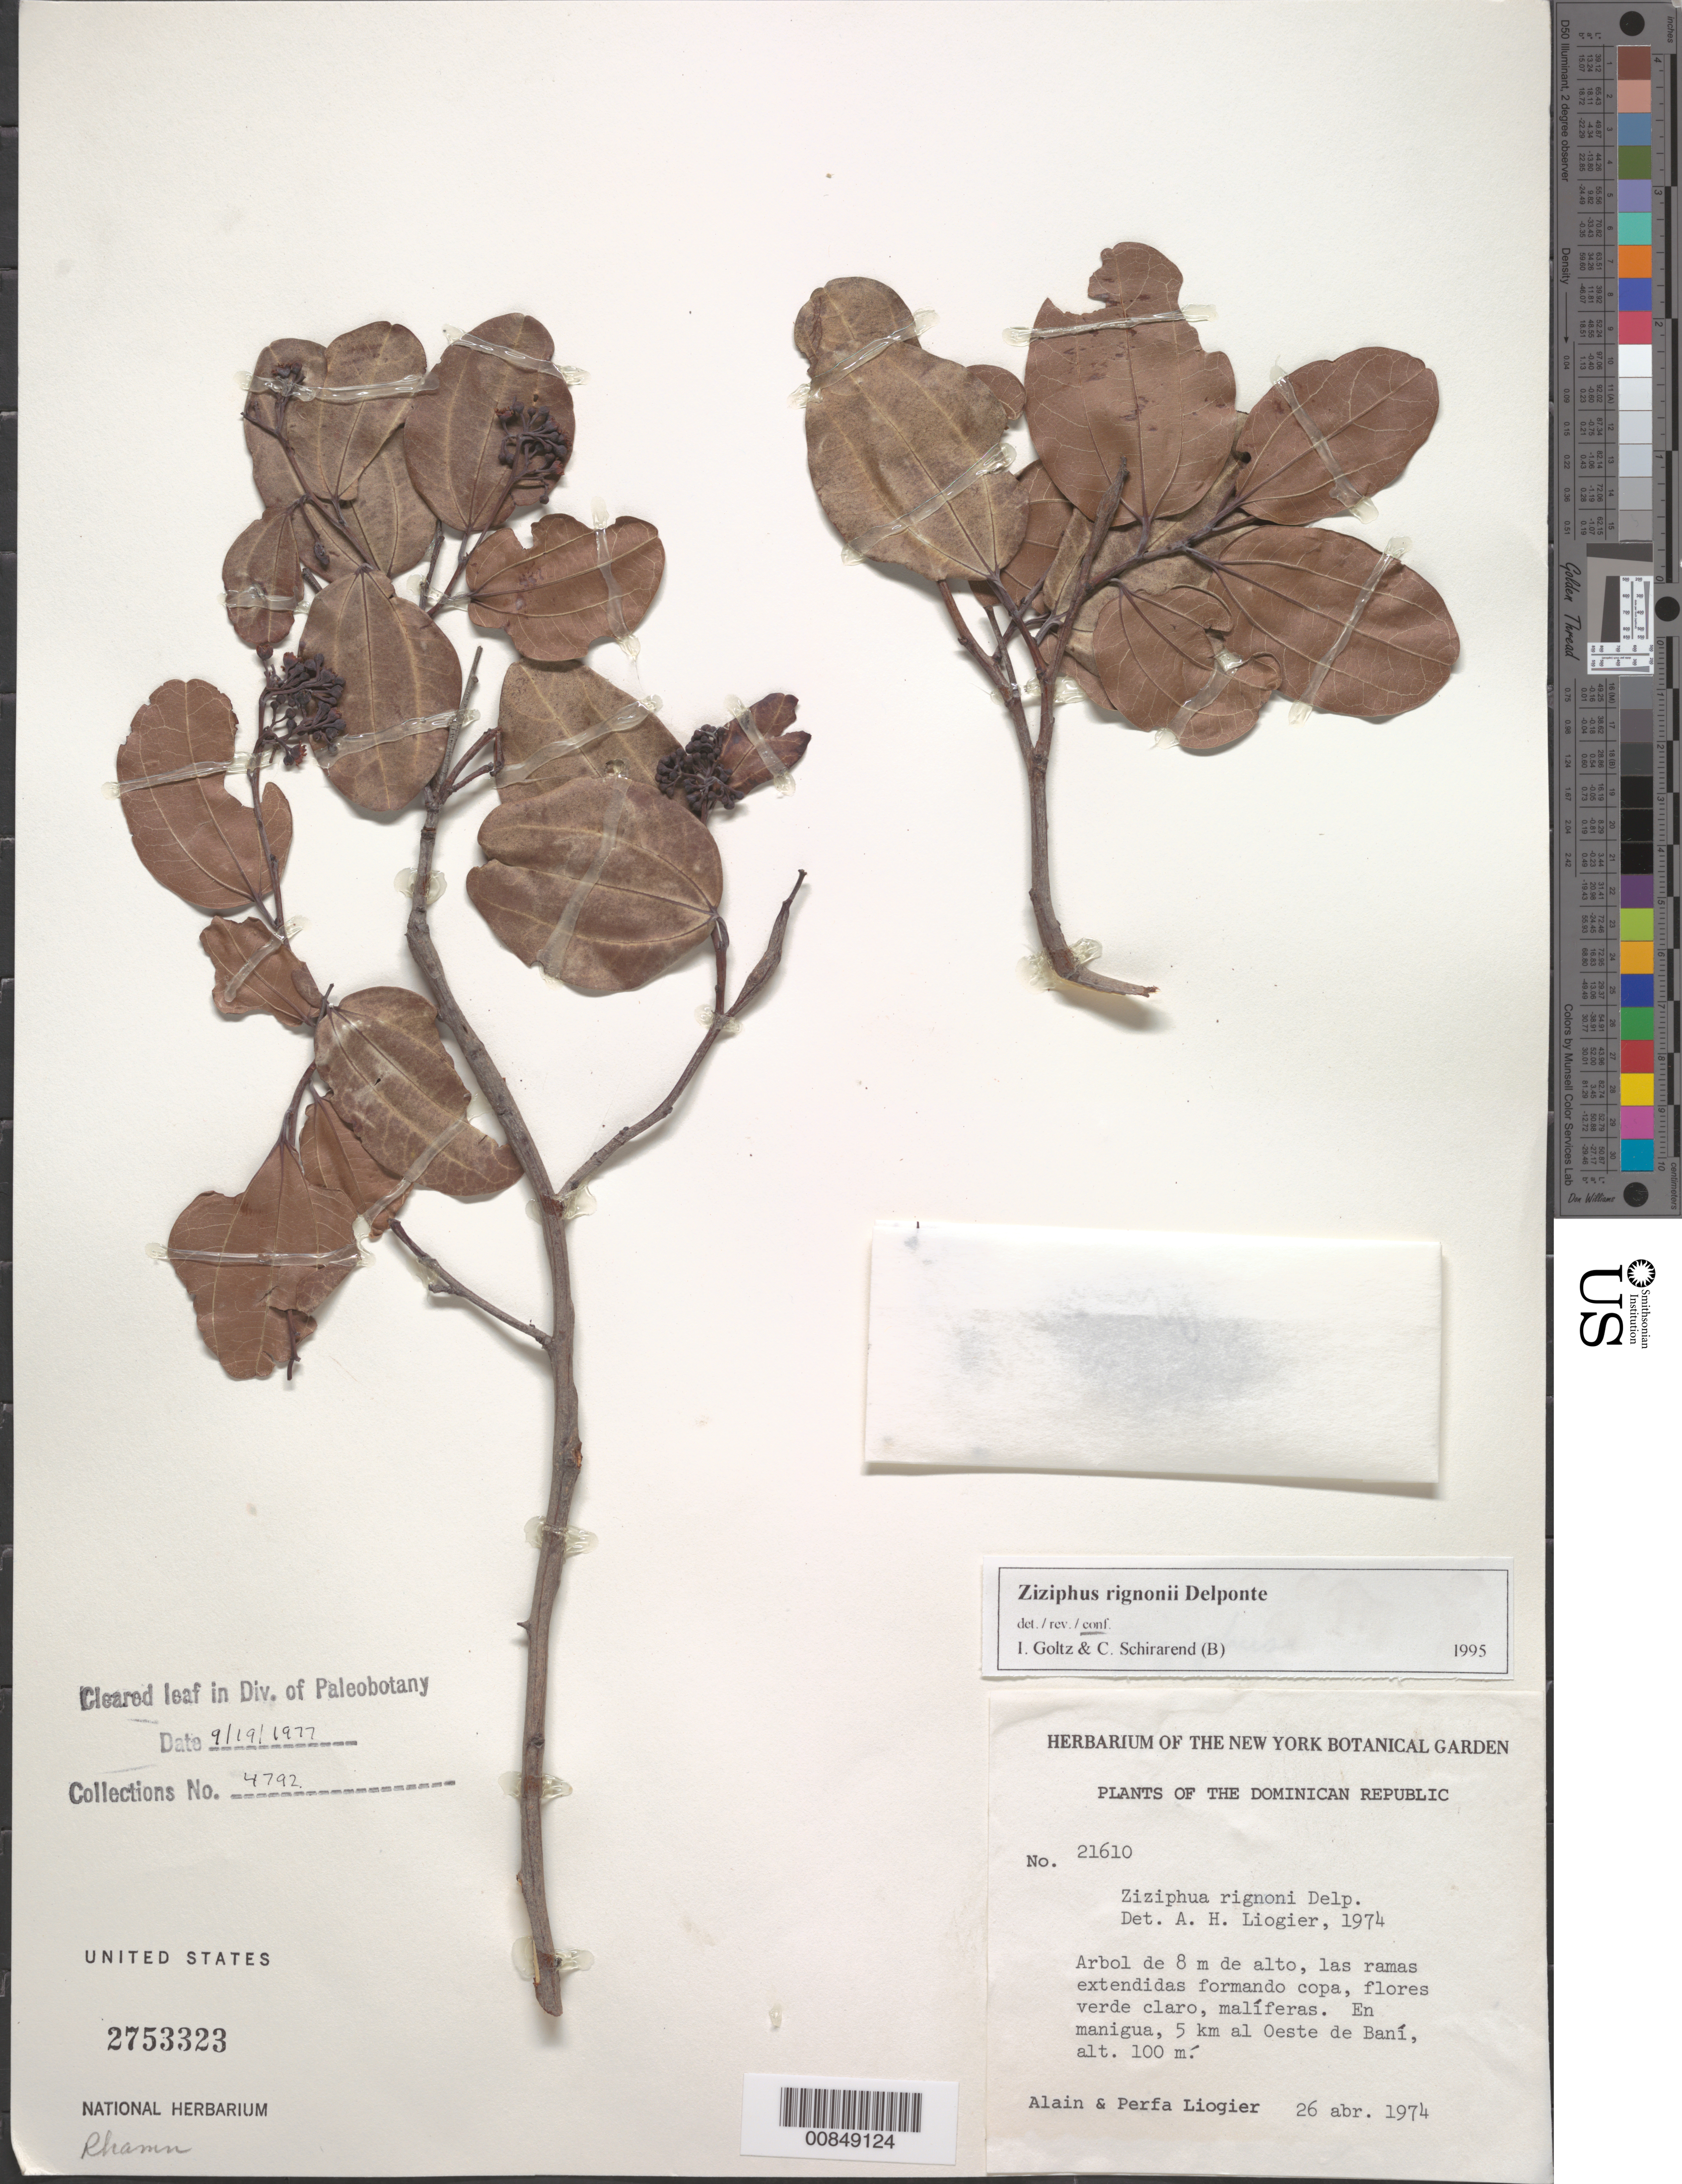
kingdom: Plantae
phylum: Tracheophyta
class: Magnoliopsida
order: Rosales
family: Rhamnaceae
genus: Sarcomphalus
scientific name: Sarcomphalus domingensis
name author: (Spreng.) Krug & Urb.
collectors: A. H. Liogier & M. P. Liogier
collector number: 21610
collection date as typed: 26 Apr 1974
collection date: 1974-04-26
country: Dominican Republic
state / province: Peravia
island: Hispaniola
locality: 5 km al W de Baní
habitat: En manigua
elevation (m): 100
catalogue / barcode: US 2753323